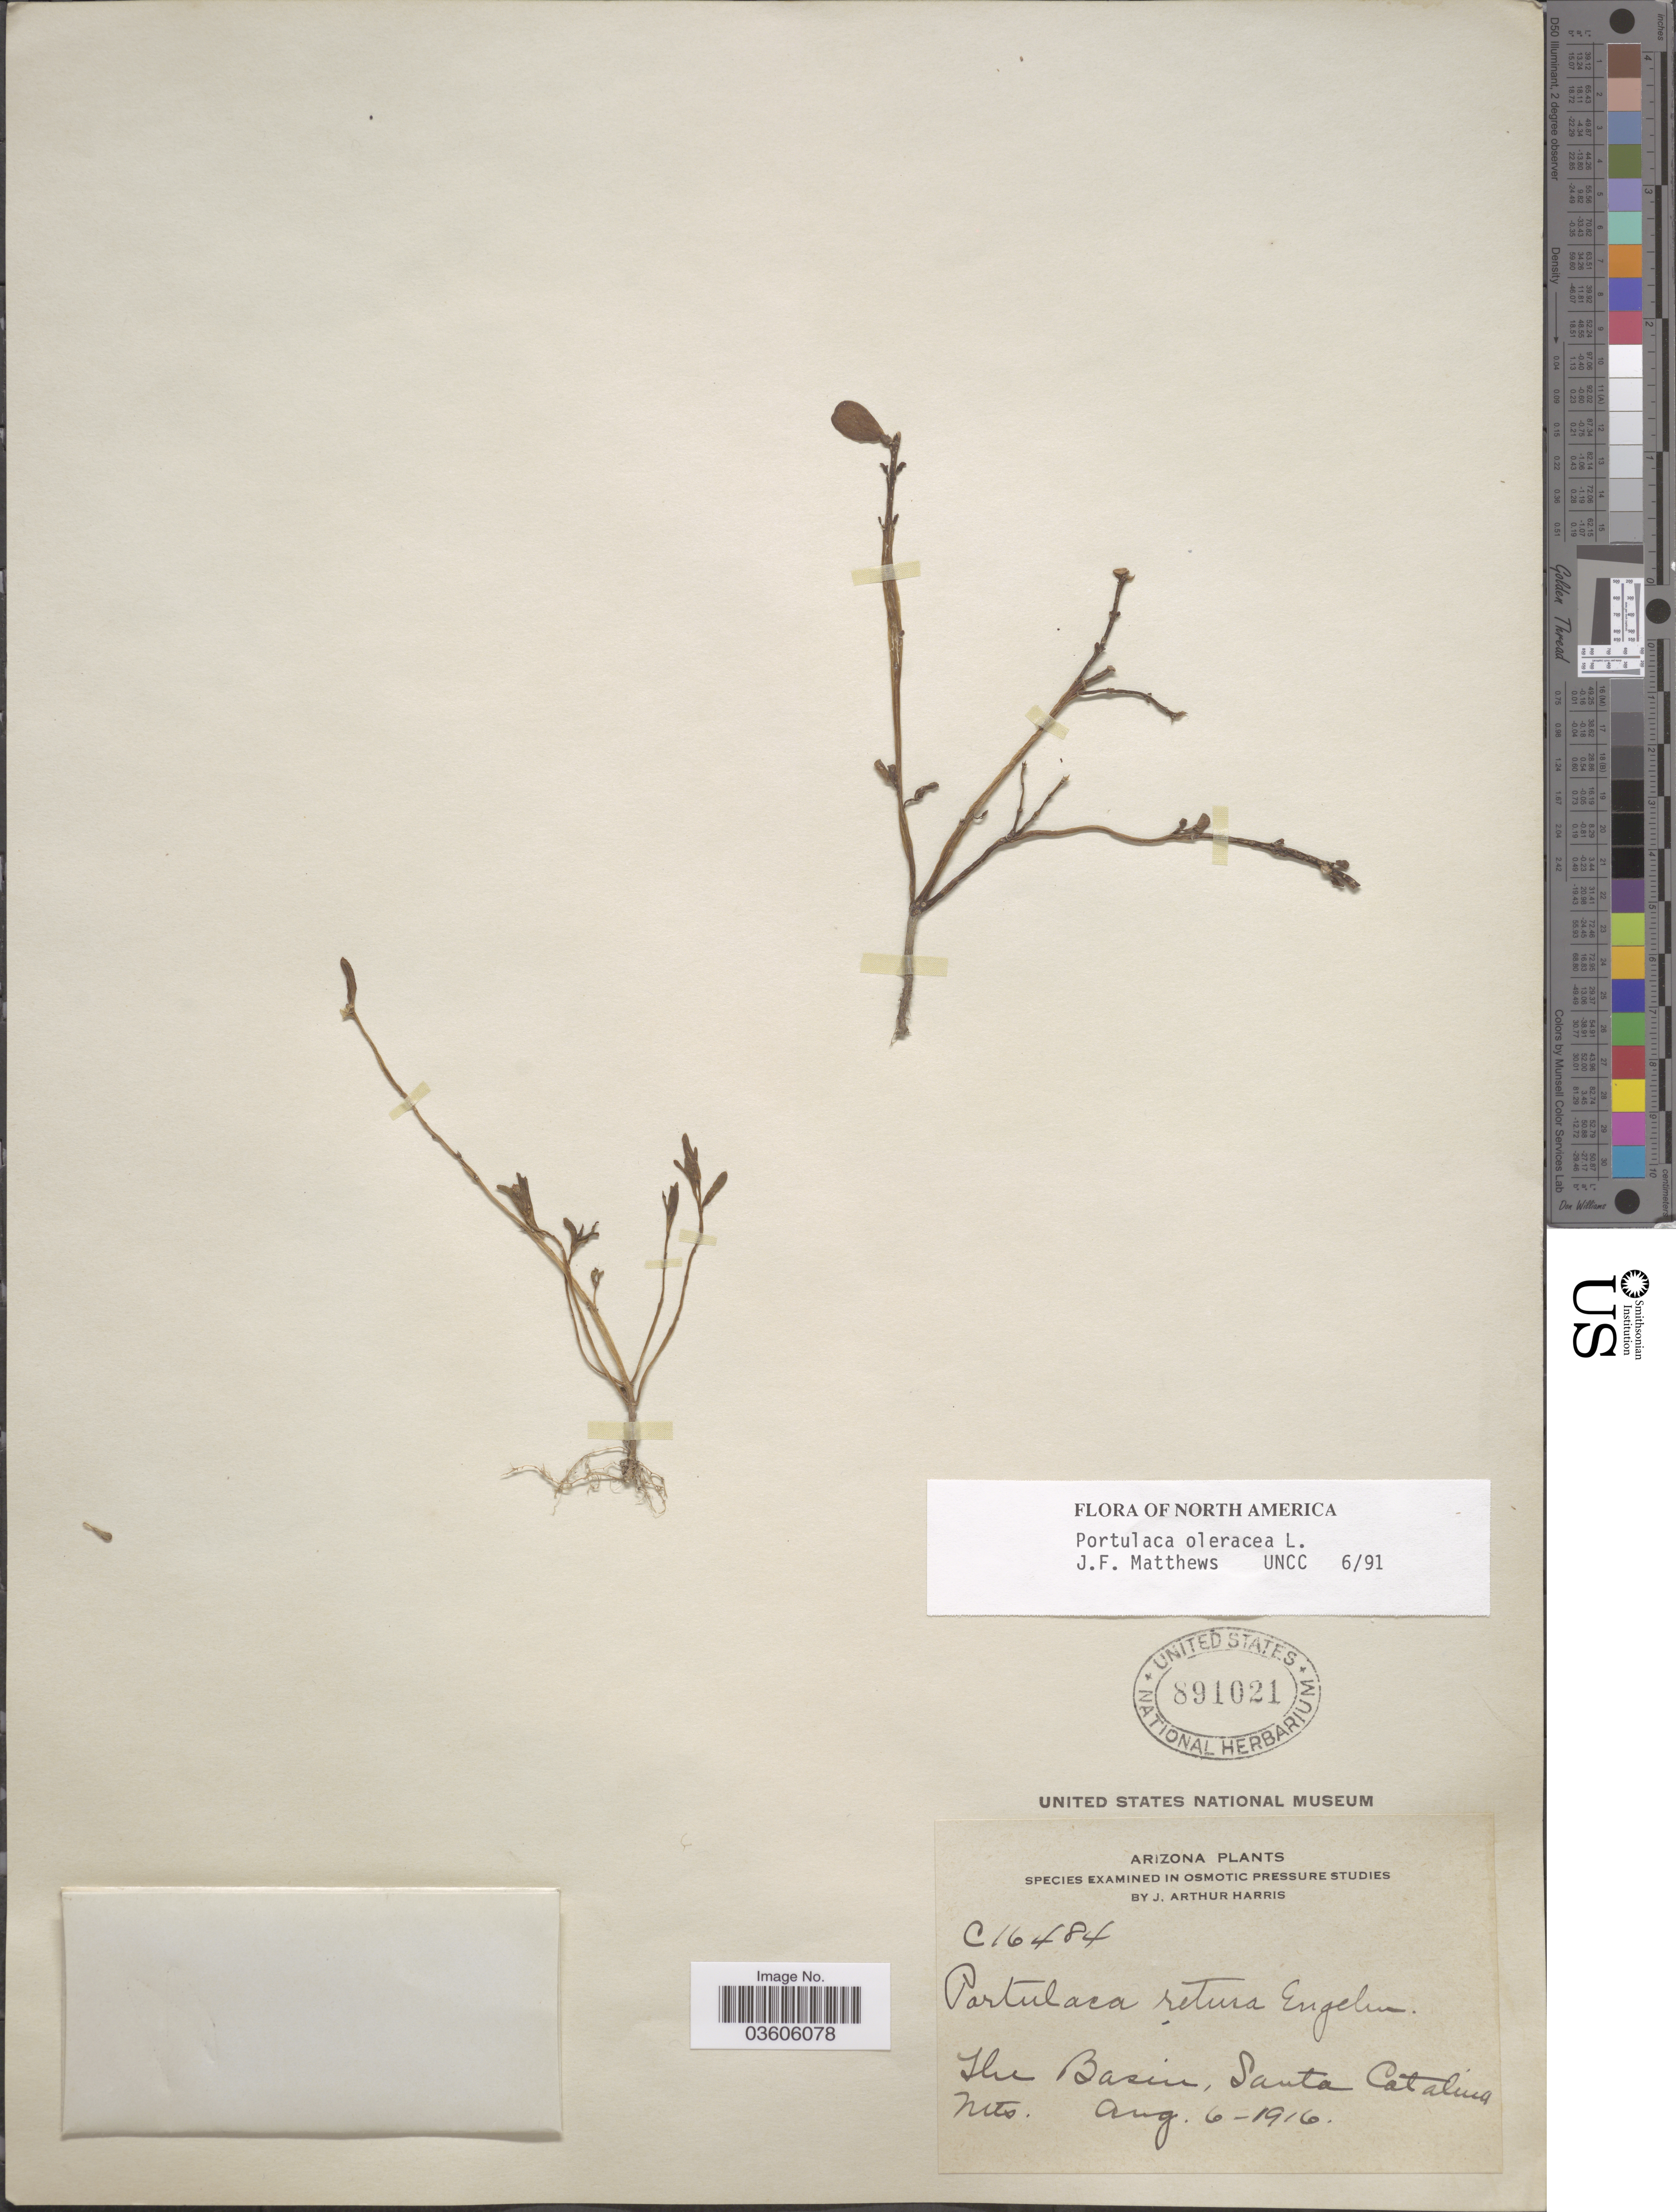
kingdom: Plantae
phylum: Tracheophyta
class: Magnoliopsida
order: Caryophyllales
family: Portulacaceae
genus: Portulaca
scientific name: Portulaca oleracea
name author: L.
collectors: J. A. Harris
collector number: C16484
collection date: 1916-08-06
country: United States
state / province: Arizona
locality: The Basin, Santa Catalina Mts.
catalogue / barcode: US 891021